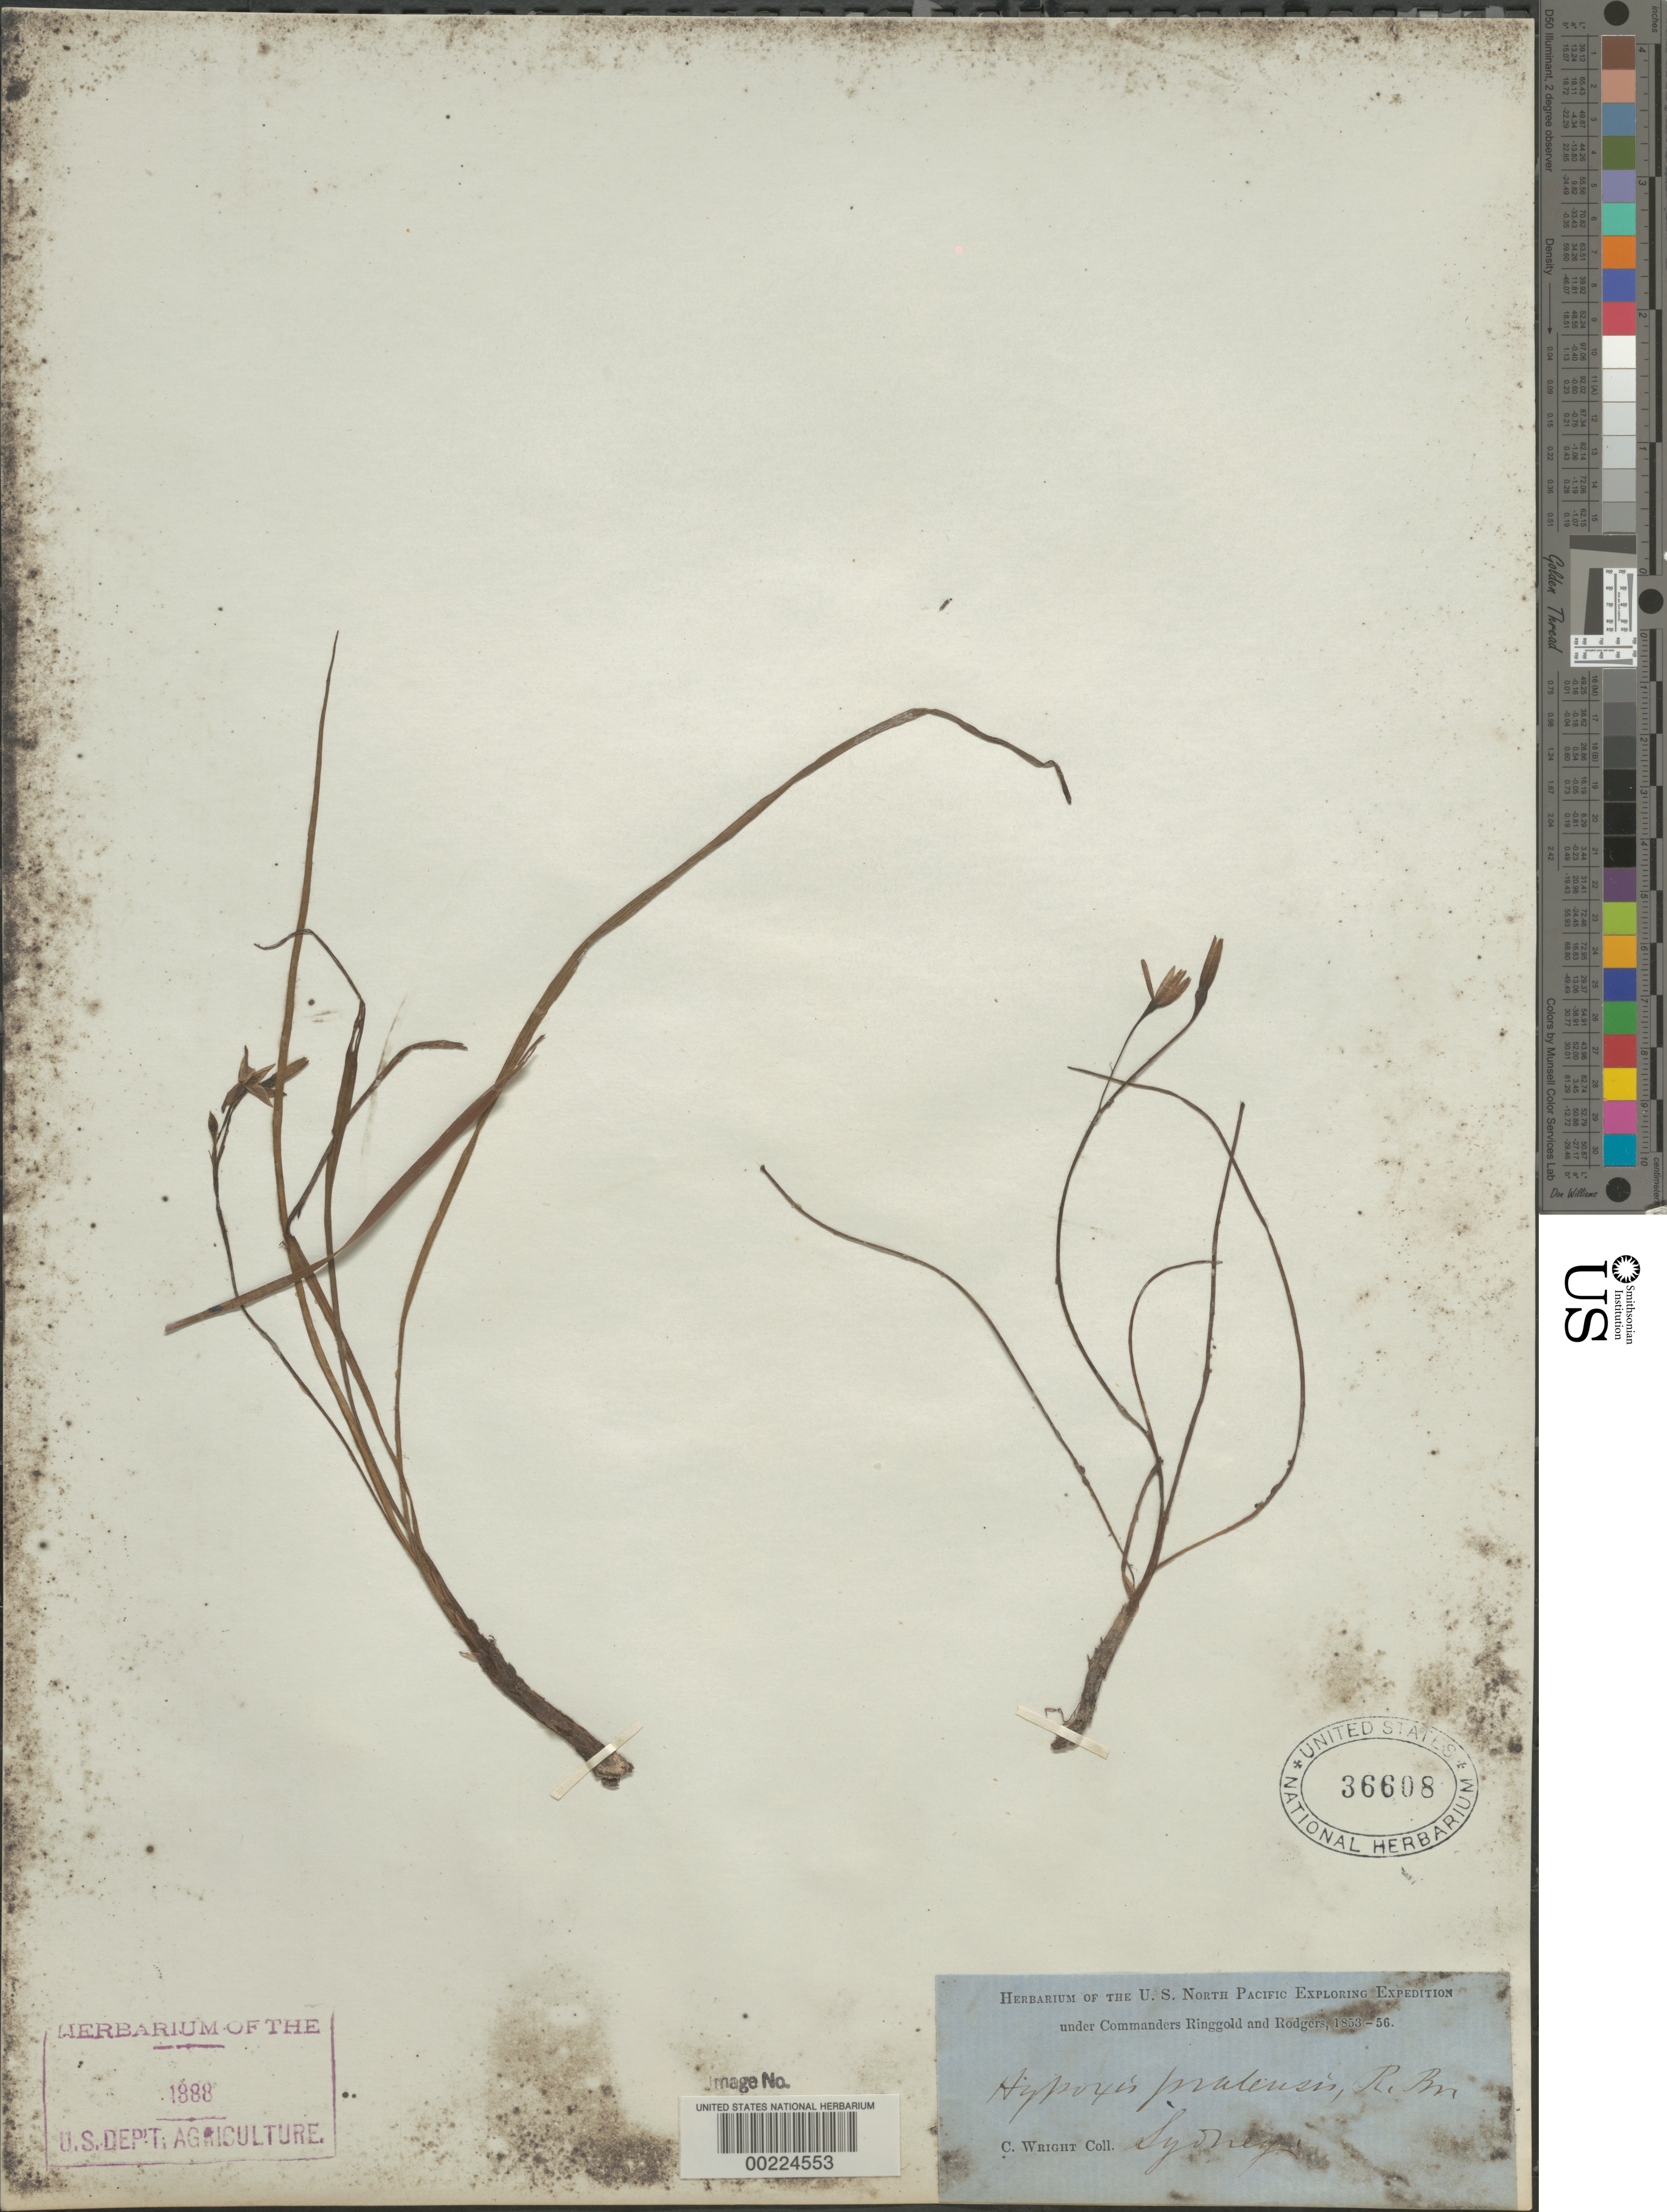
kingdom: Plantae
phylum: Tracheophyta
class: Liliopsida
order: Asparagales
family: Hypoxidaceae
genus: Hypoxis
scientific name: Hypoxis pratensis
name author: R. Br.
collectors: C. Wright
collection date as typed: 1853 to -- -- 1856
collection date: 1853/1856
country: Australia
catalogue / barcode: US 36608